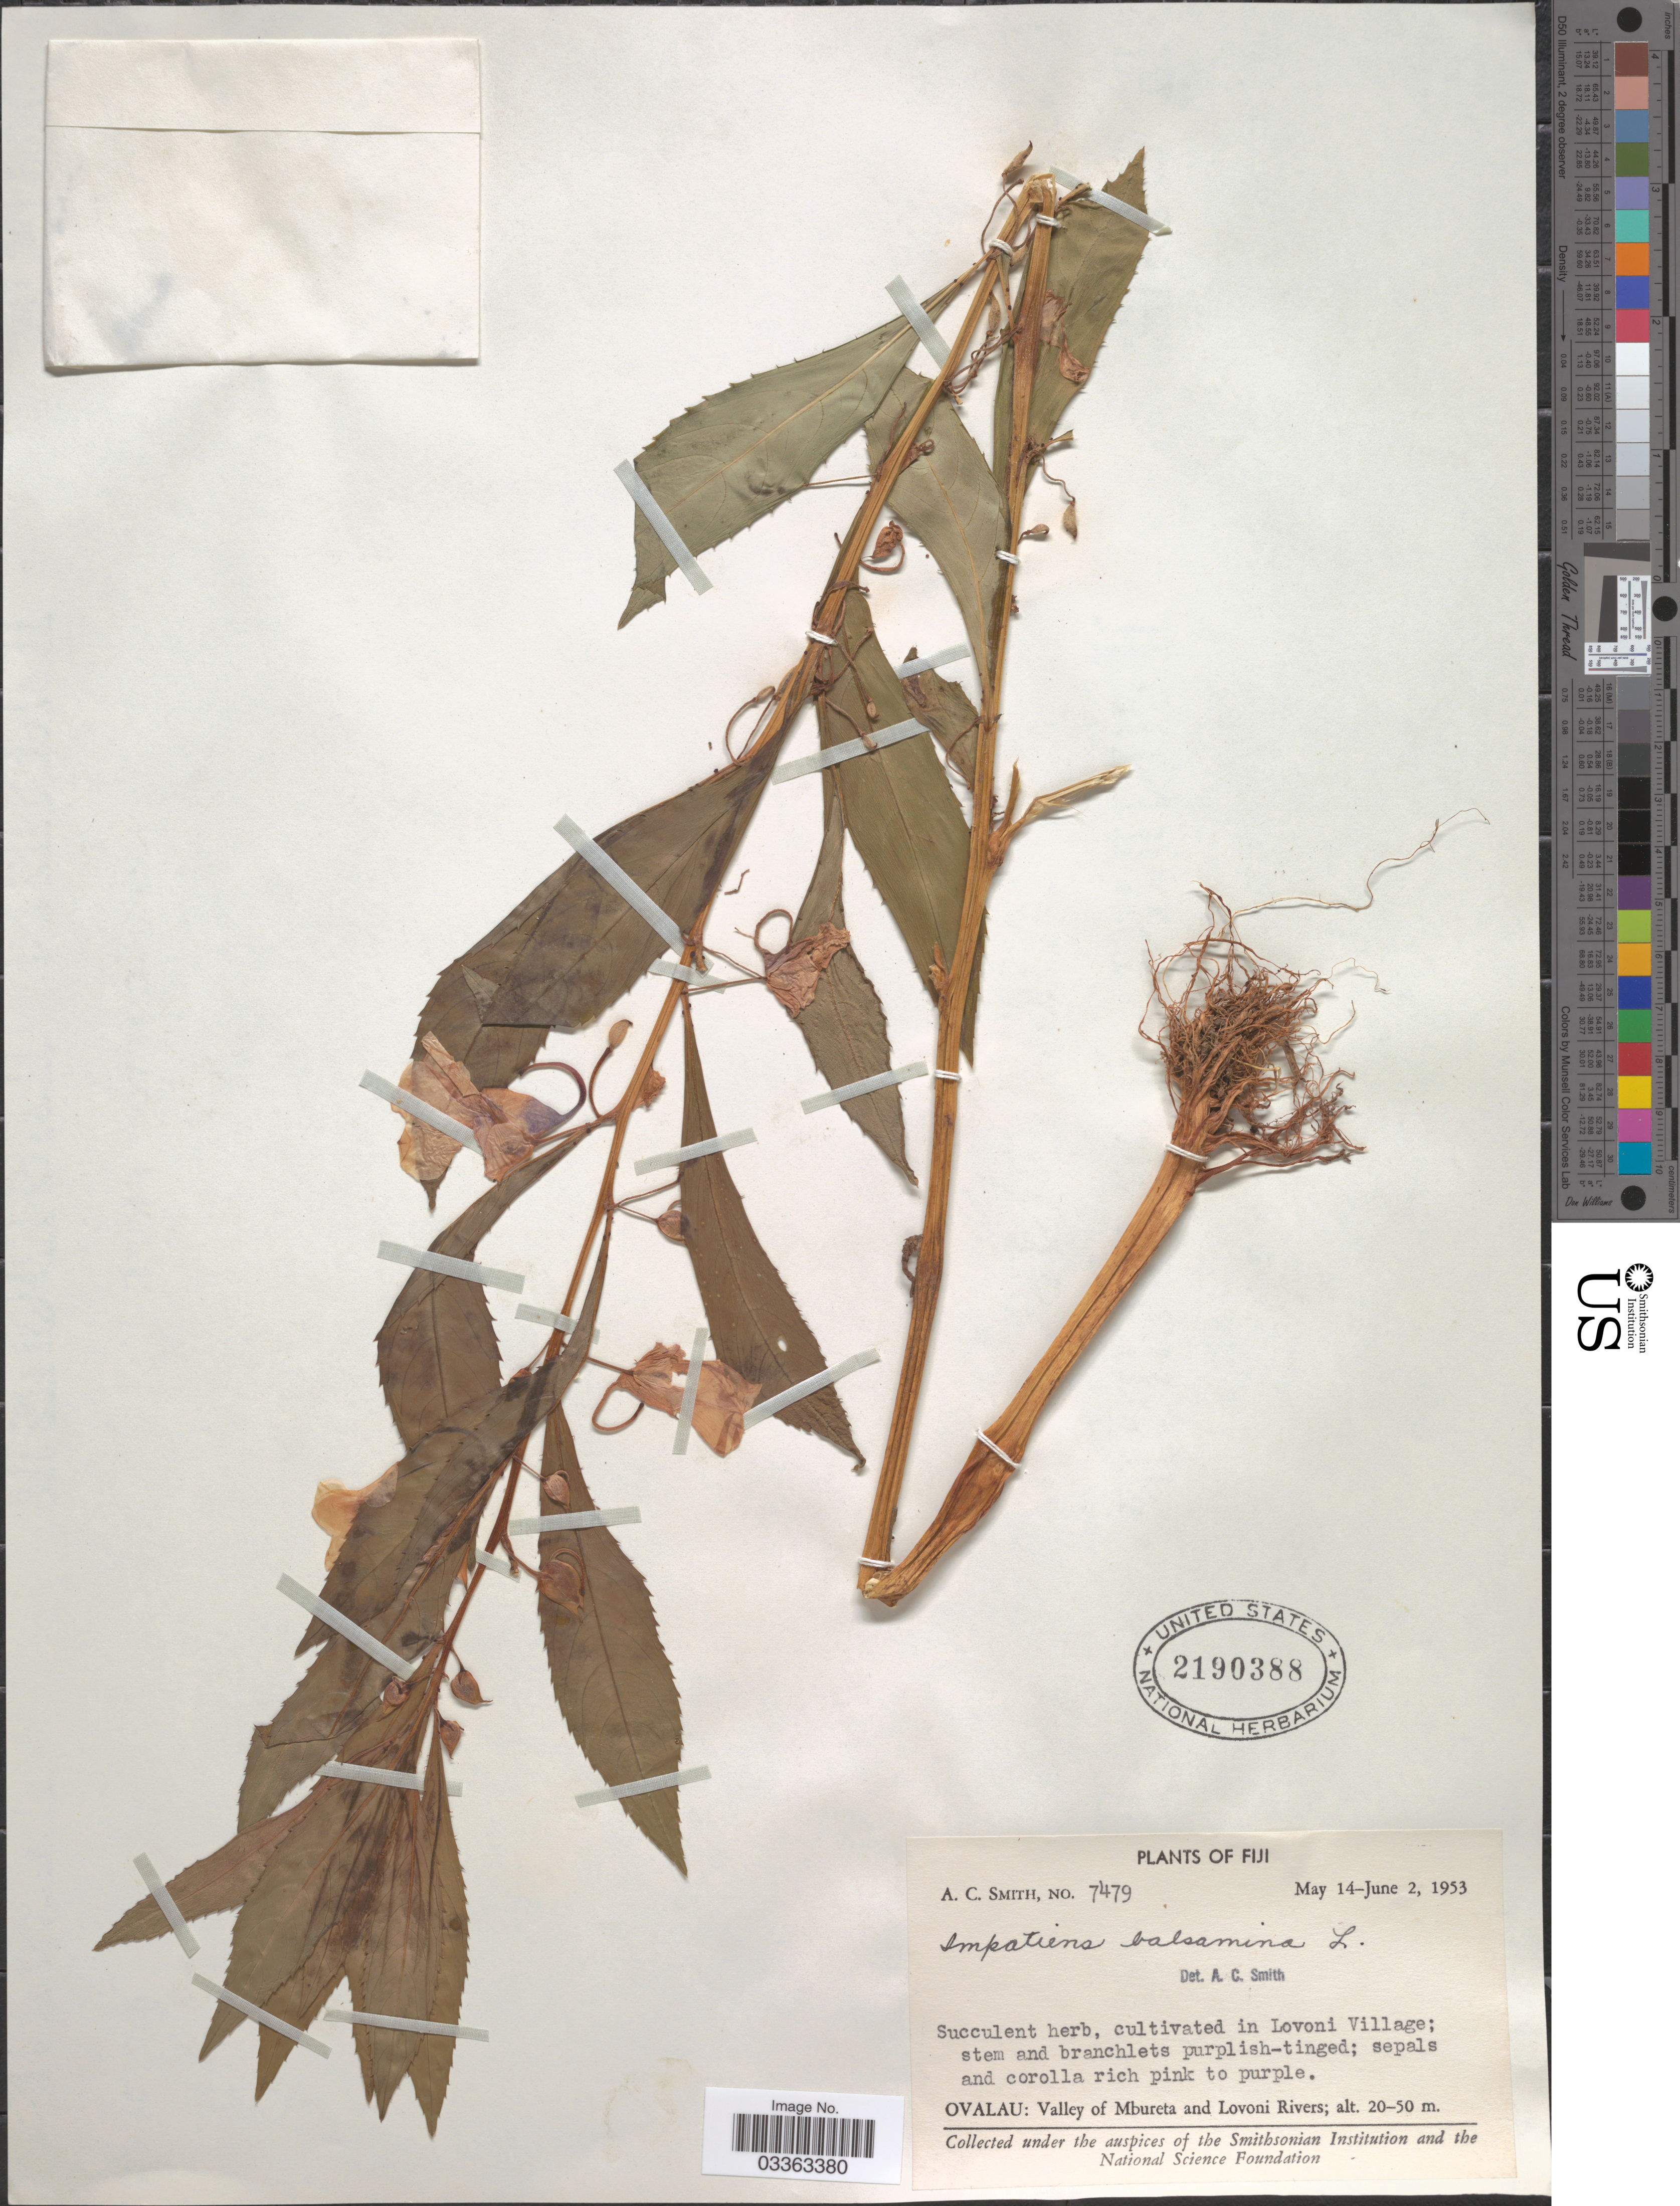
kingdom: Plantae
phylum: Tracheophyta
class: Magnoliopsida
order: Ericales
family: Balsaminaceae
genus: Impatiens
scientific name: Impatiens balsamina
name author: L.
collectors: A. C. Smith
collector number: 7479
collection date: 1953-05-14/1953-06-02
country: Fiji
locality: Cultivated in Lovoni Village. Ovalau: Valley of Mbureta and Lovoni Rivers. [unsure placement]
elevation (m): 20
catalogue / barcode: US 2190388